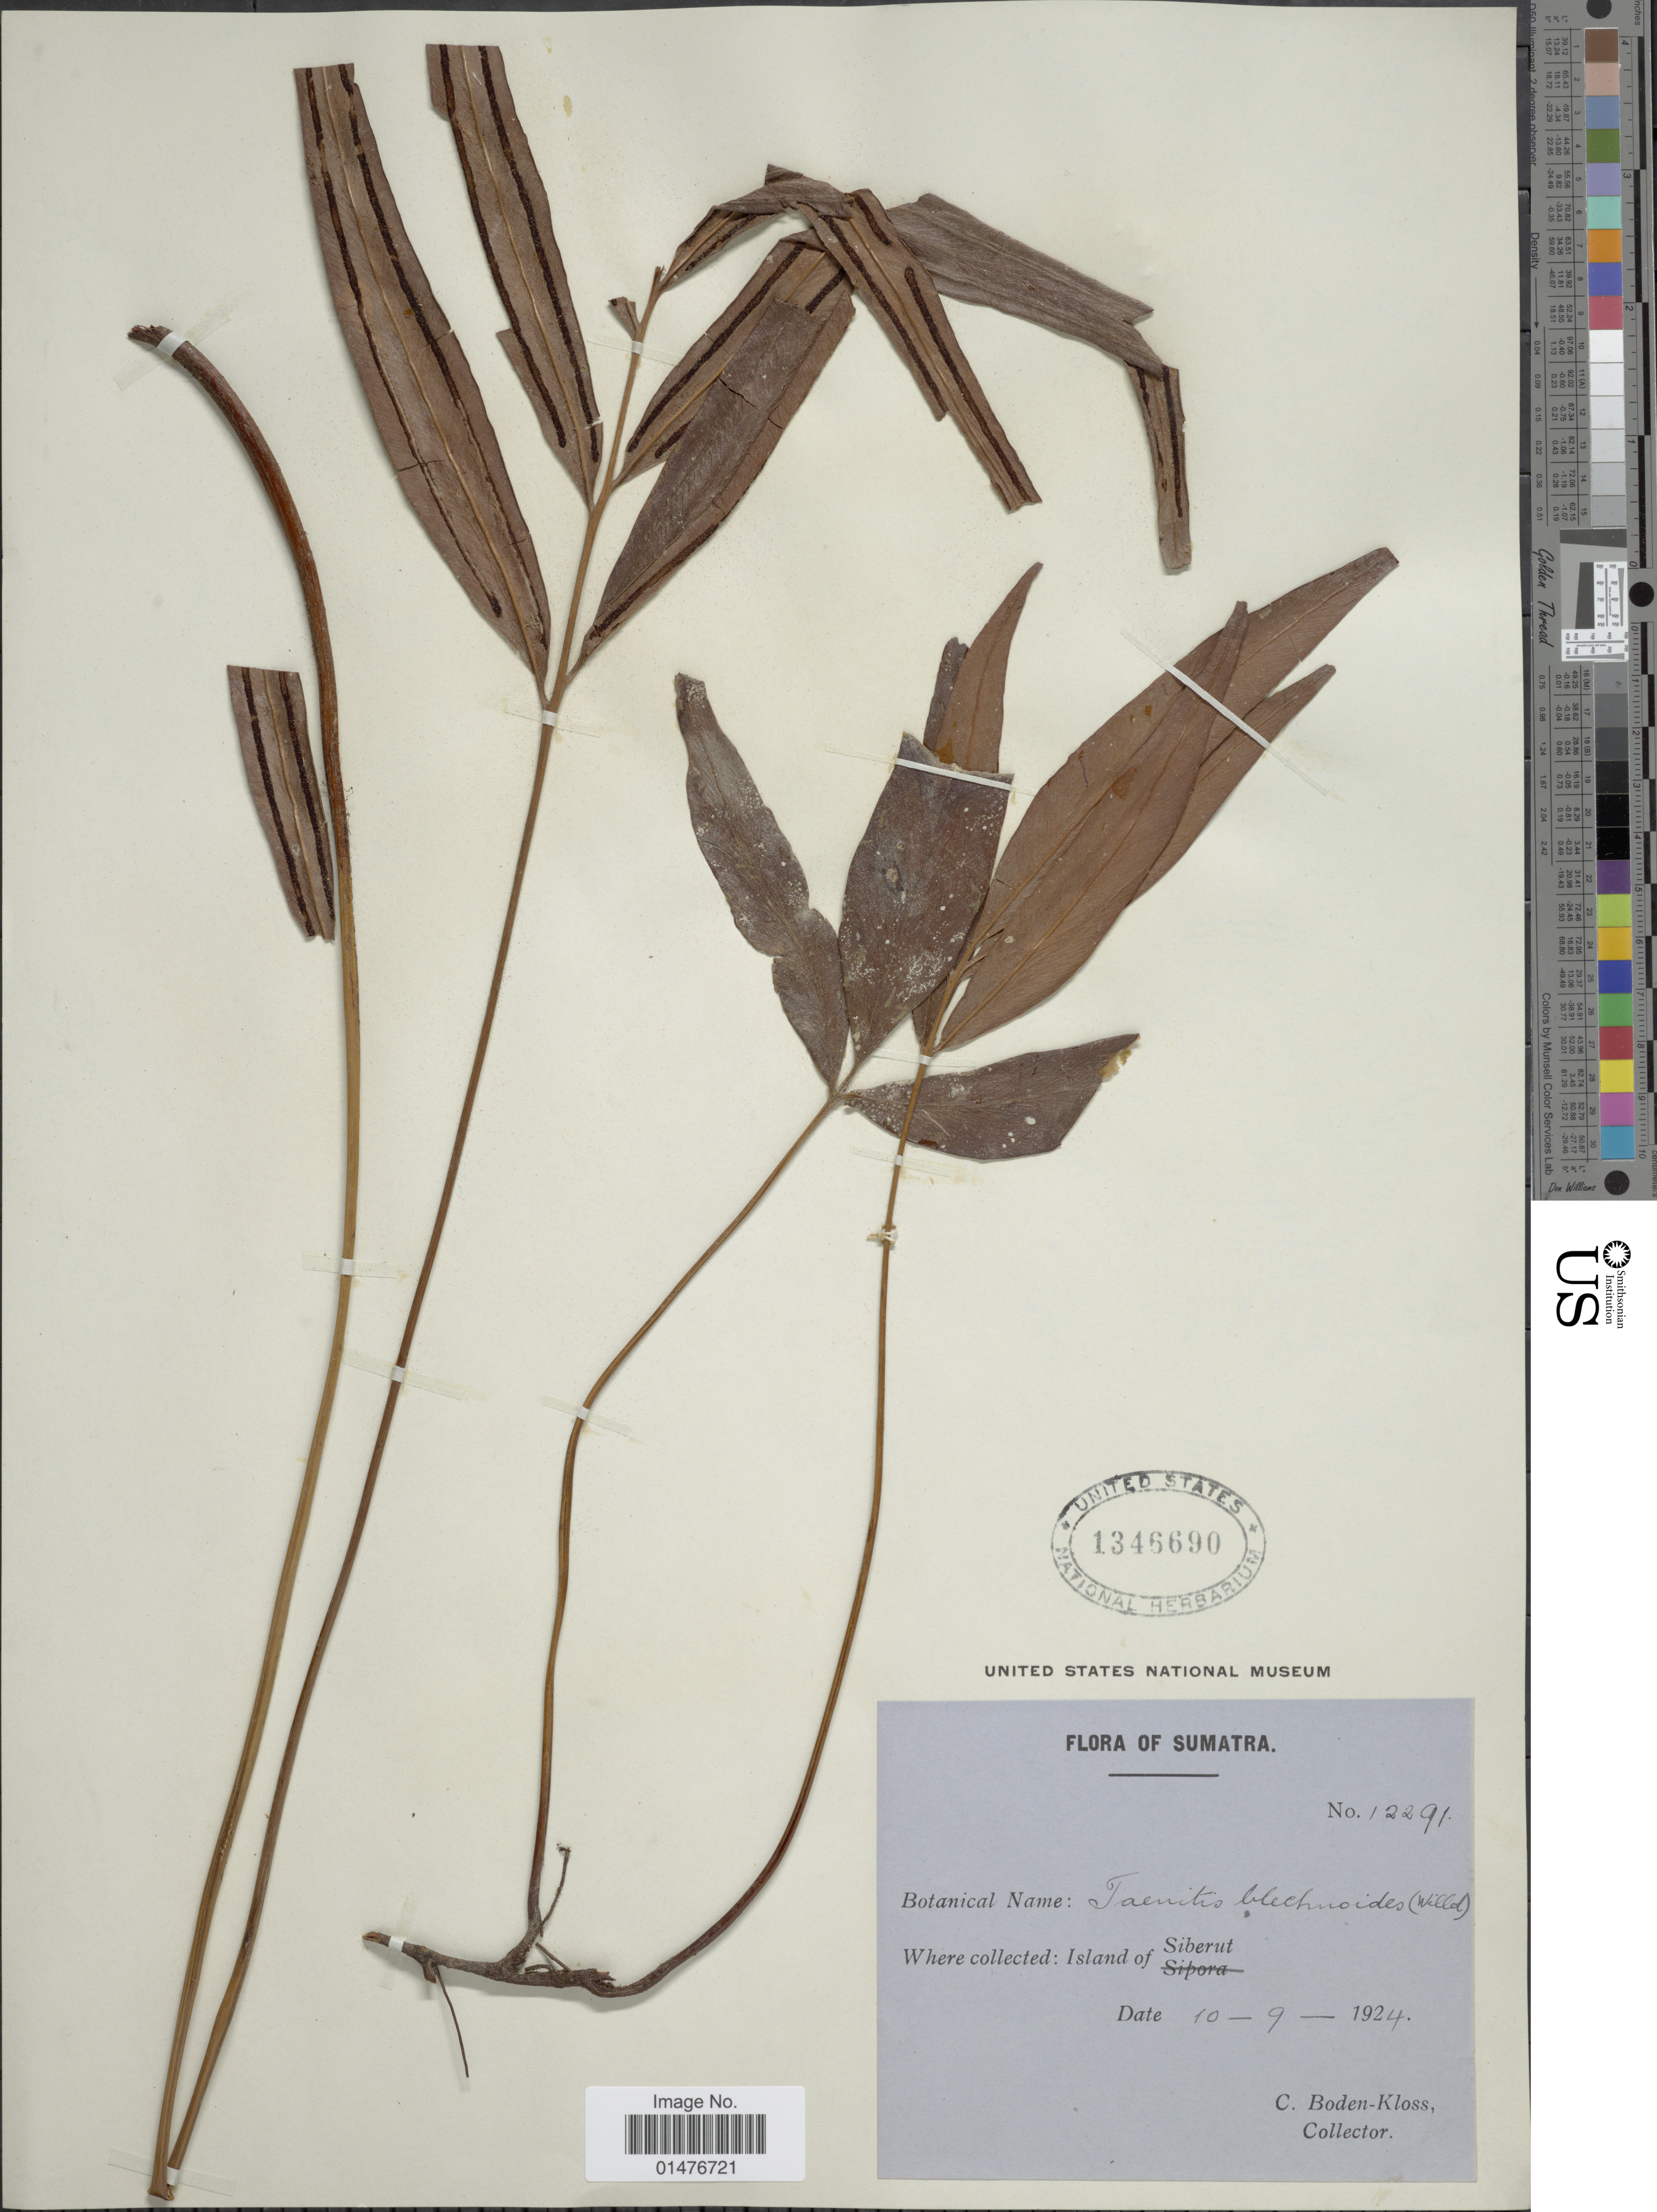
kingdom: Plantae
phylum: Tracheophyta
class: Polypodiopsida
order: Polypodiales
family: Pteridaceae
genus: Taenitis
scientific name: Taenitis blechnoides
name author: (Willd.) Sw.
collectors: C. Boden-Kloss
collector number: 12291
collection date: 1924-09-10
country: Indonesia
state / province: Sumatra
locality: Sumatra, Island of Siberut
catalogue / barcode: US 1346690